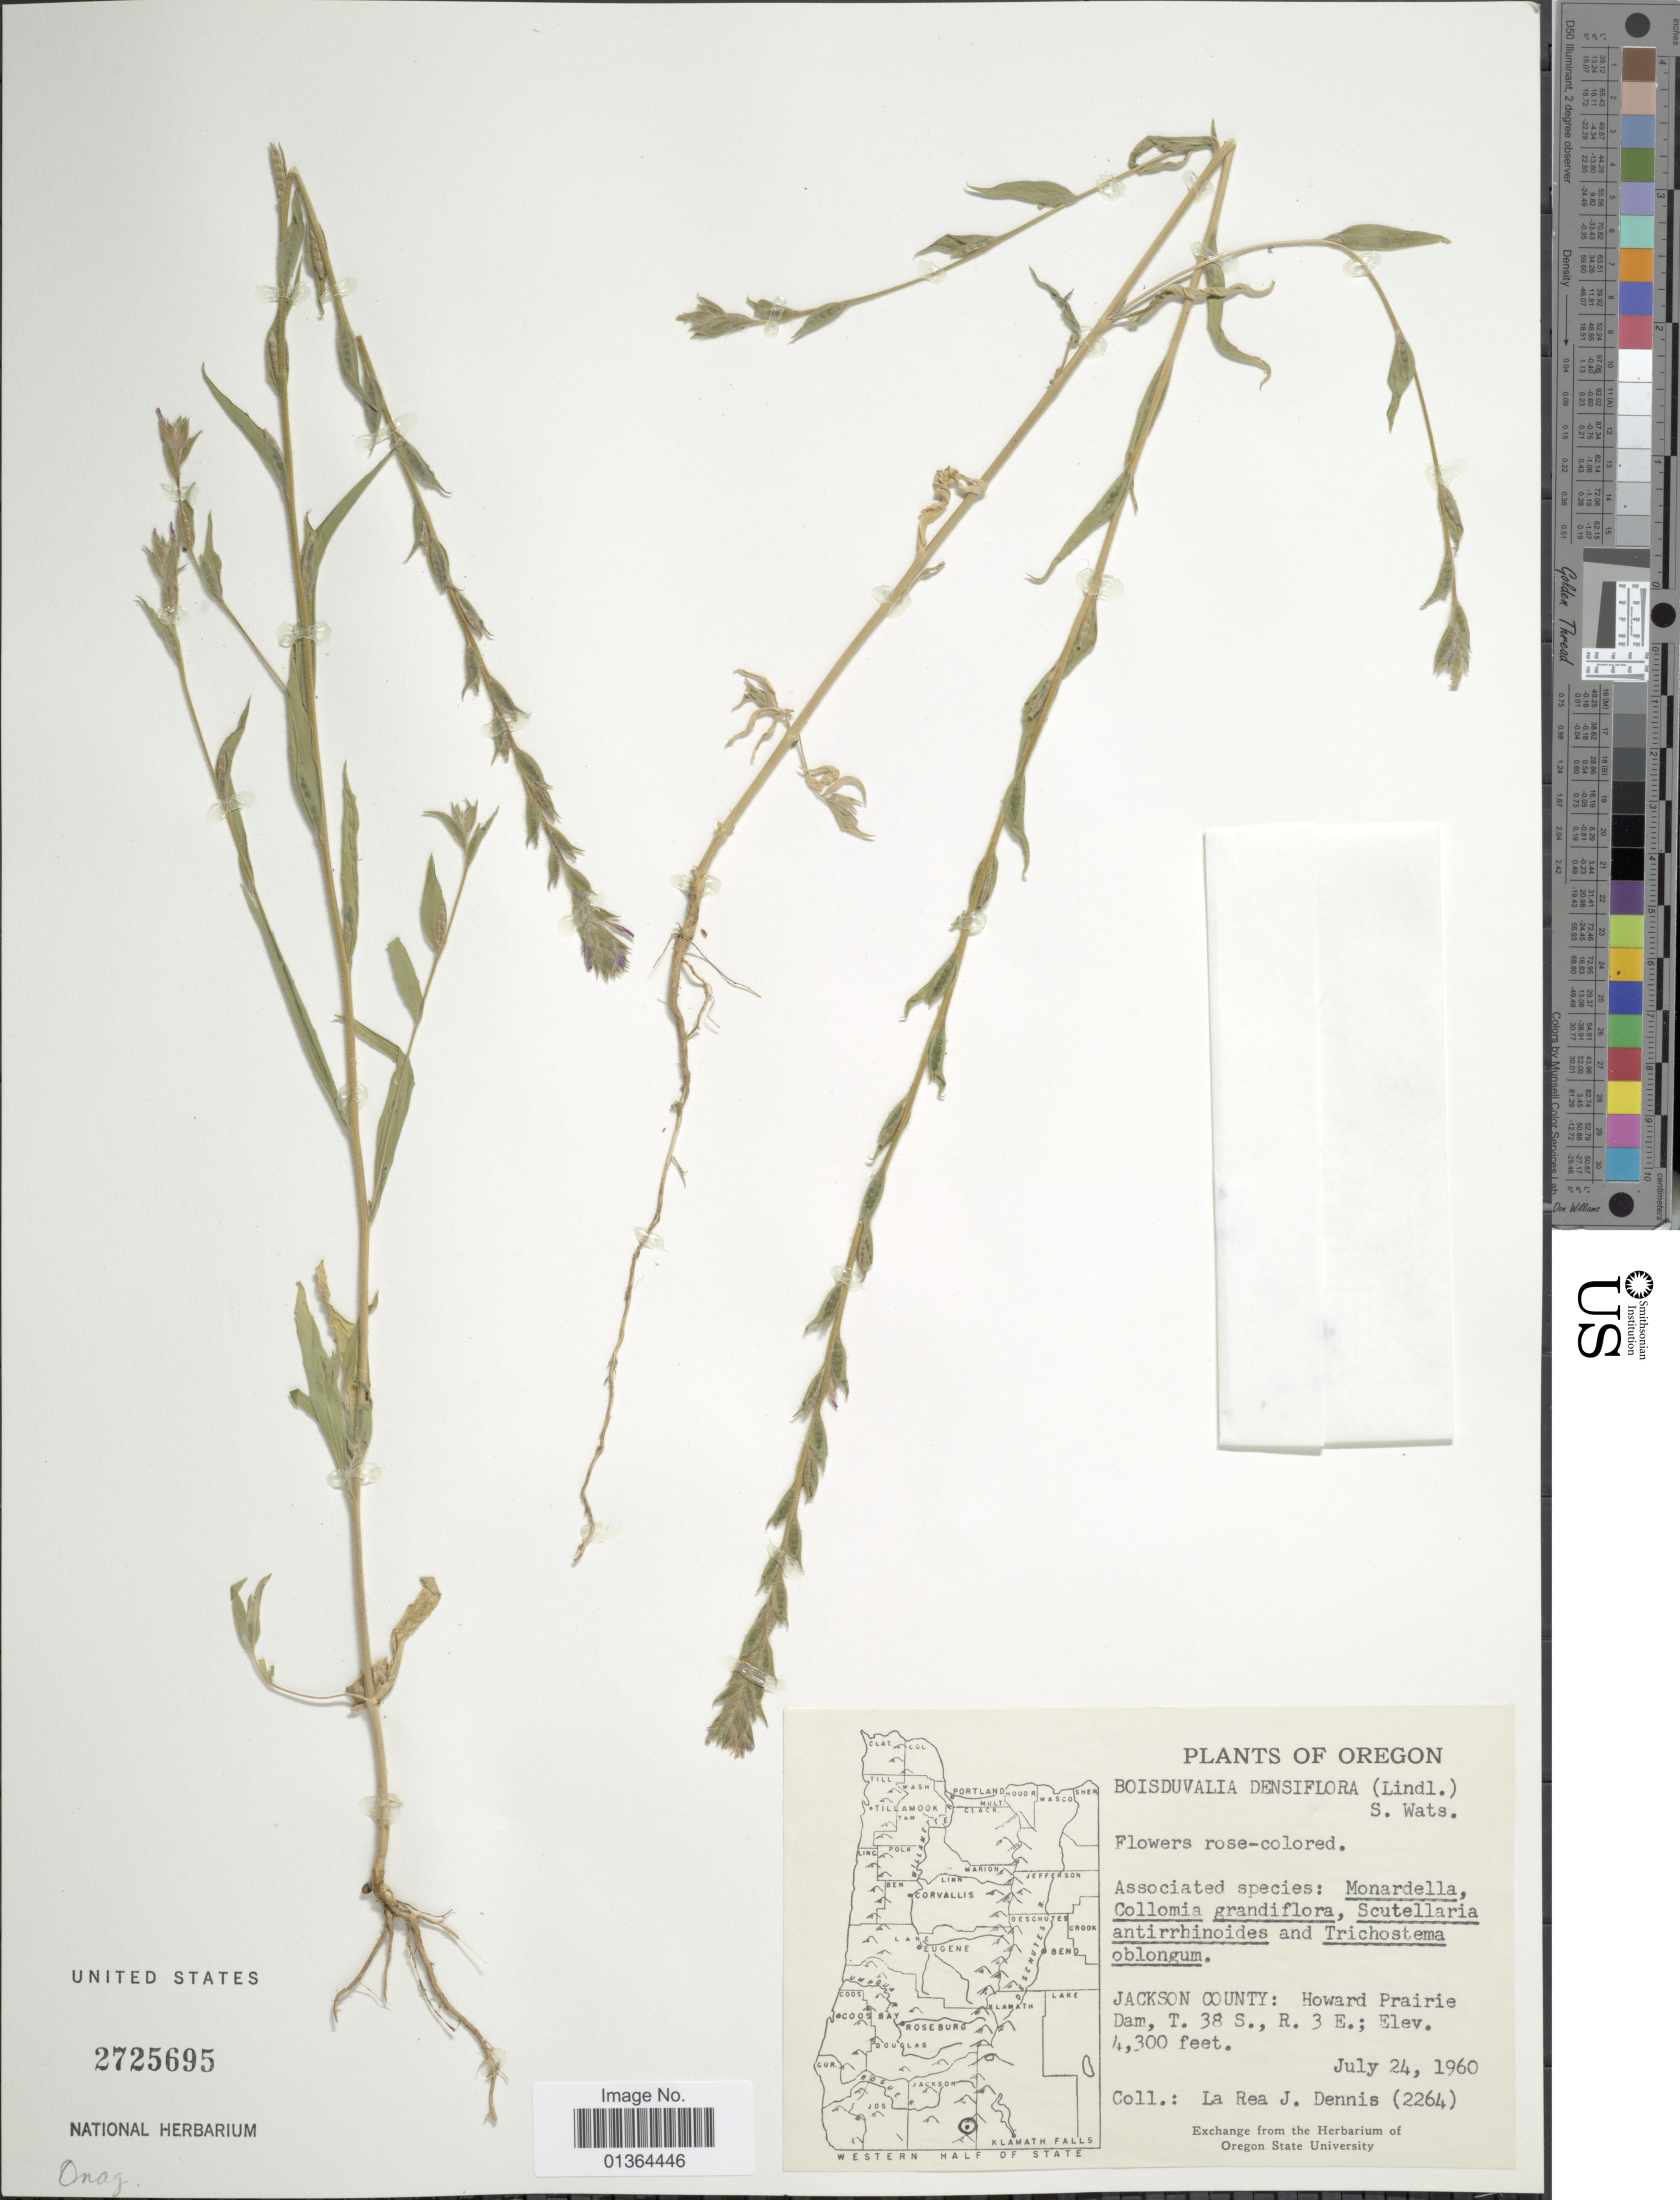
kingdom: Plantae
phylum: Tracheophyta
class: Magnoliopsida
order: Myrtales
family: Onagraceae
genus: Epilobium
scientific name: Epilobium densiflorum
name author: (Lindl.) Hoch & P.H. Raven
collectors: L. Dennis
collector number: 2264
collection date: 1960-07-24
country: United States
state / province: Oregon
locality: Jackson County: Howard Prairie Dam, T38S, R 3 E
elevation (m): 1311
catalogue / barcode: US 2725695